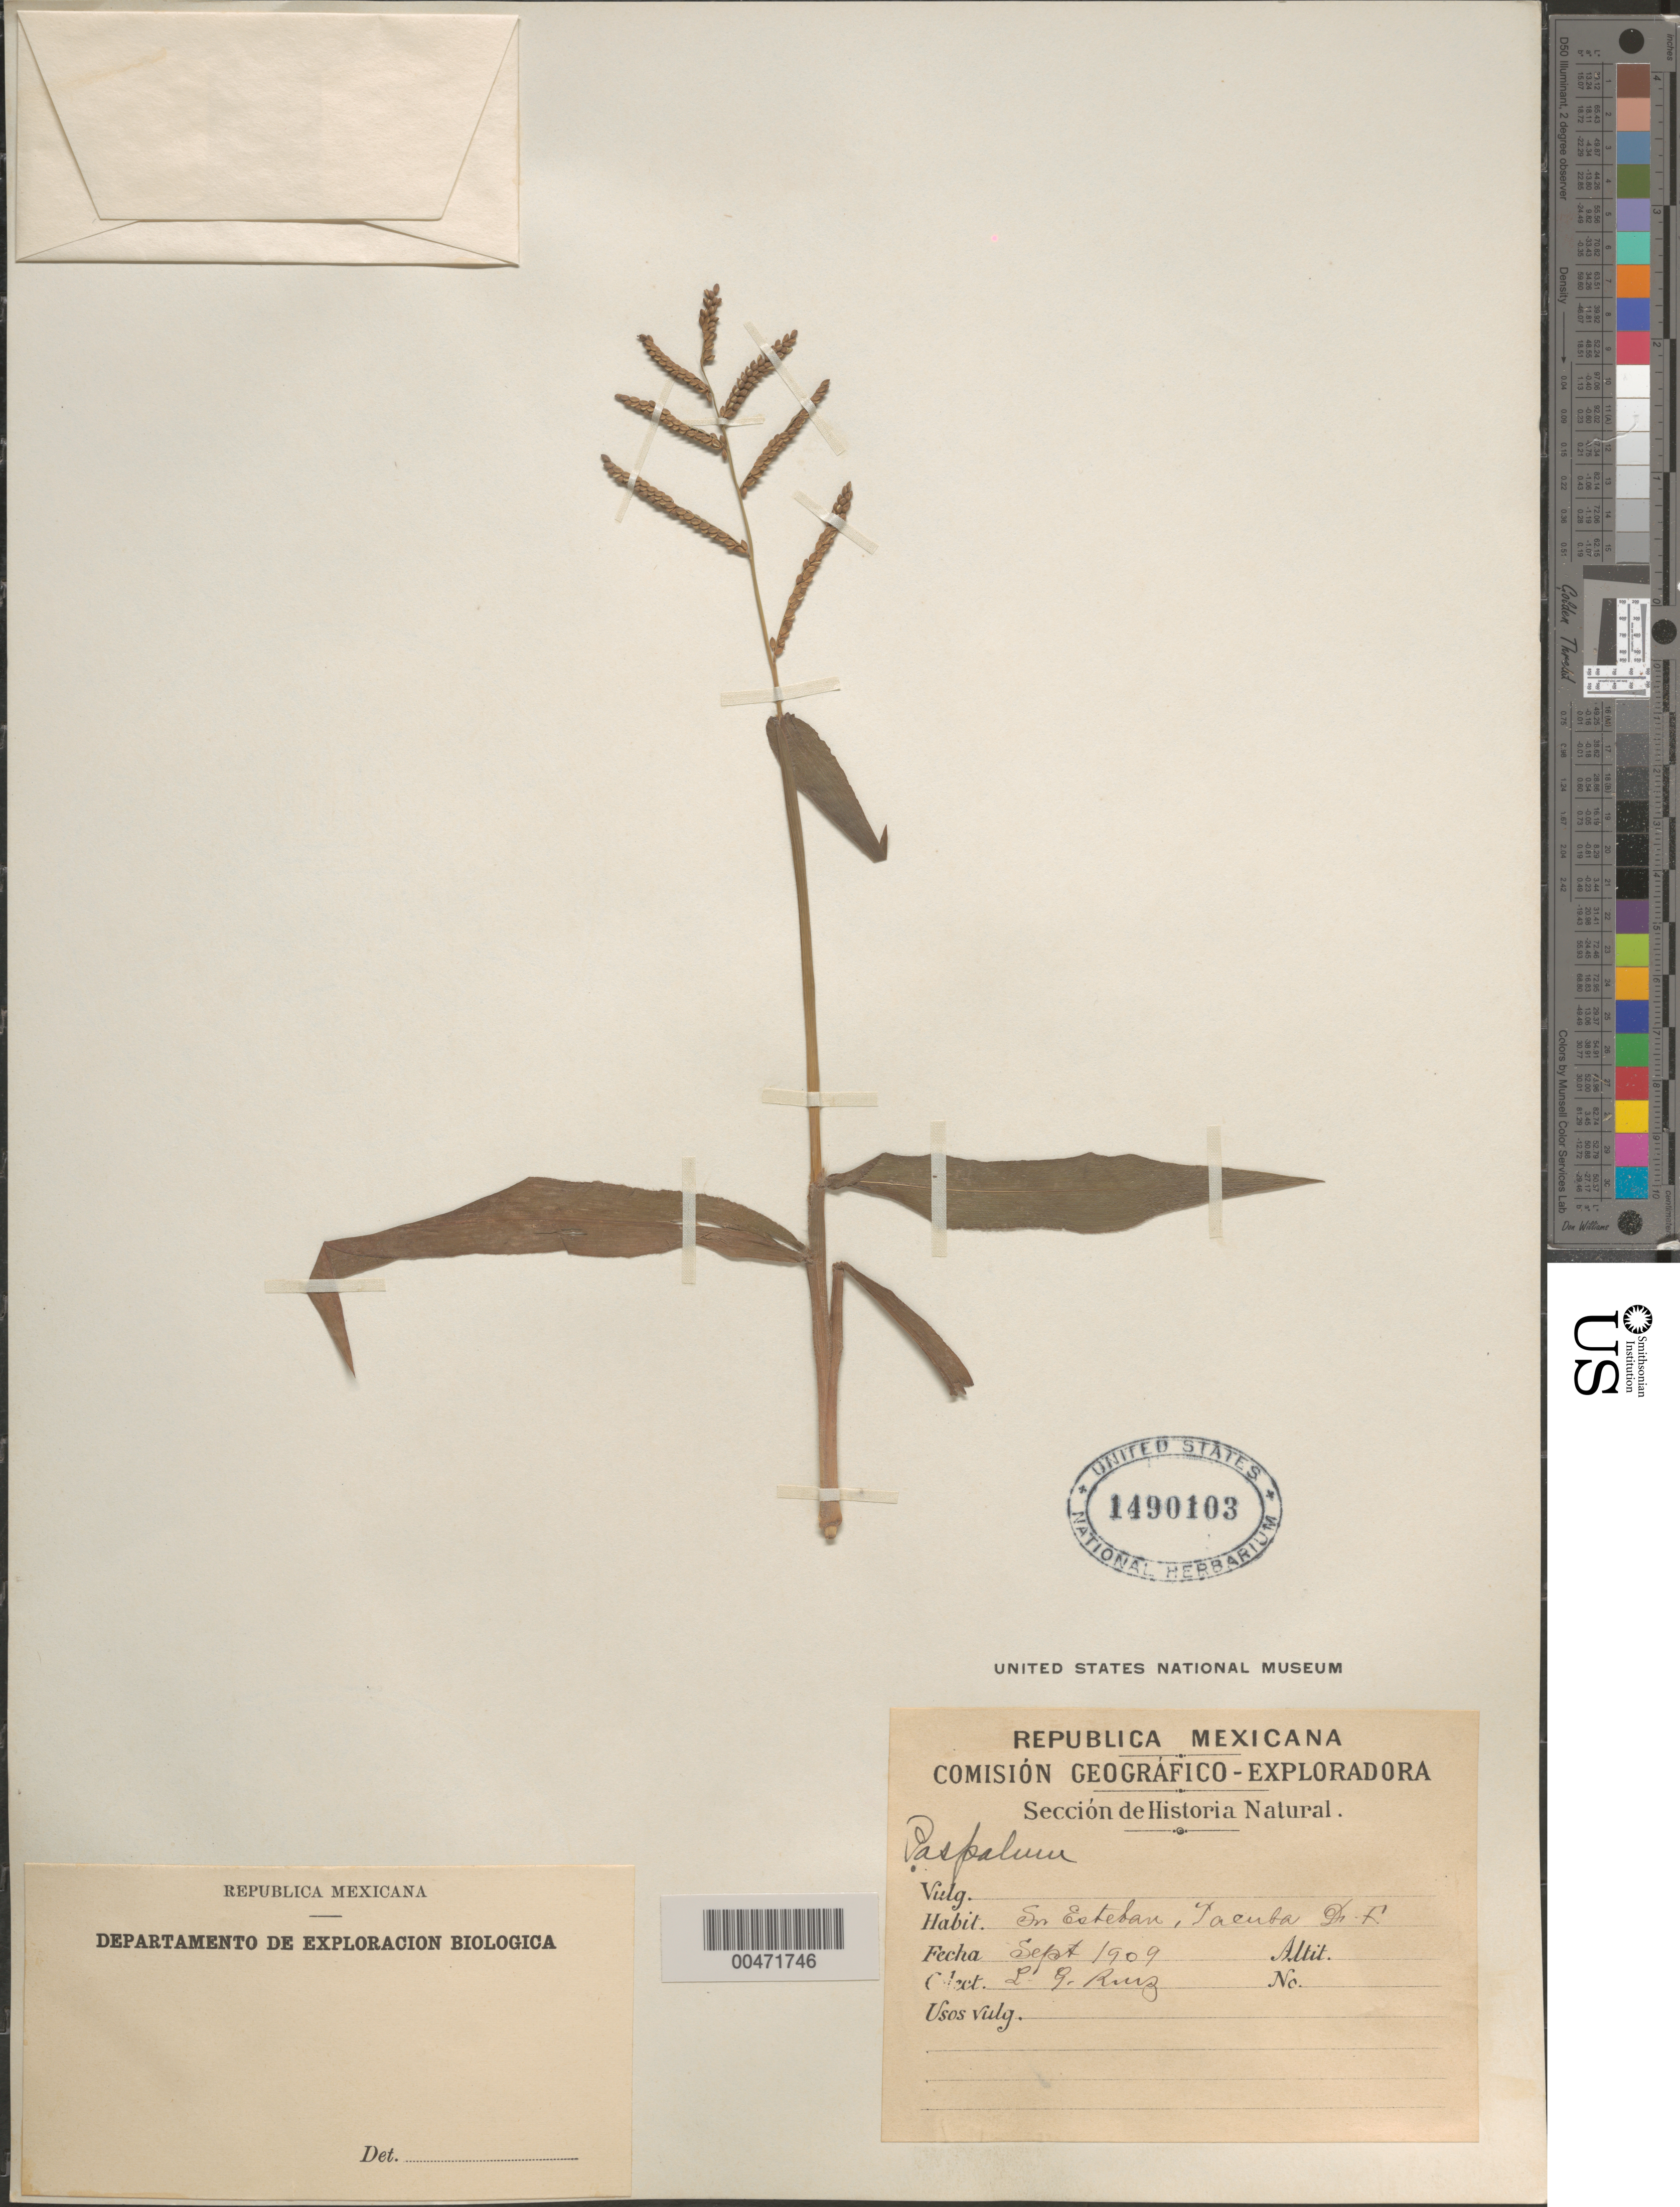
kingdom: Plantae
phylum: Tracheophyta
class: Liliopsida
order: Poales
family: Poaceae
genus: Paspalum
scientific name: Paspalum tenellum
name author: Willd.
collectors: L. G. Ruiz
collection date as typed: Sep 1909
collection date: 1909-09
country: Mexico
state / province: Distrito Federal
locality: San Esteban, Tacuba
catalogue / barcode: US 1490103